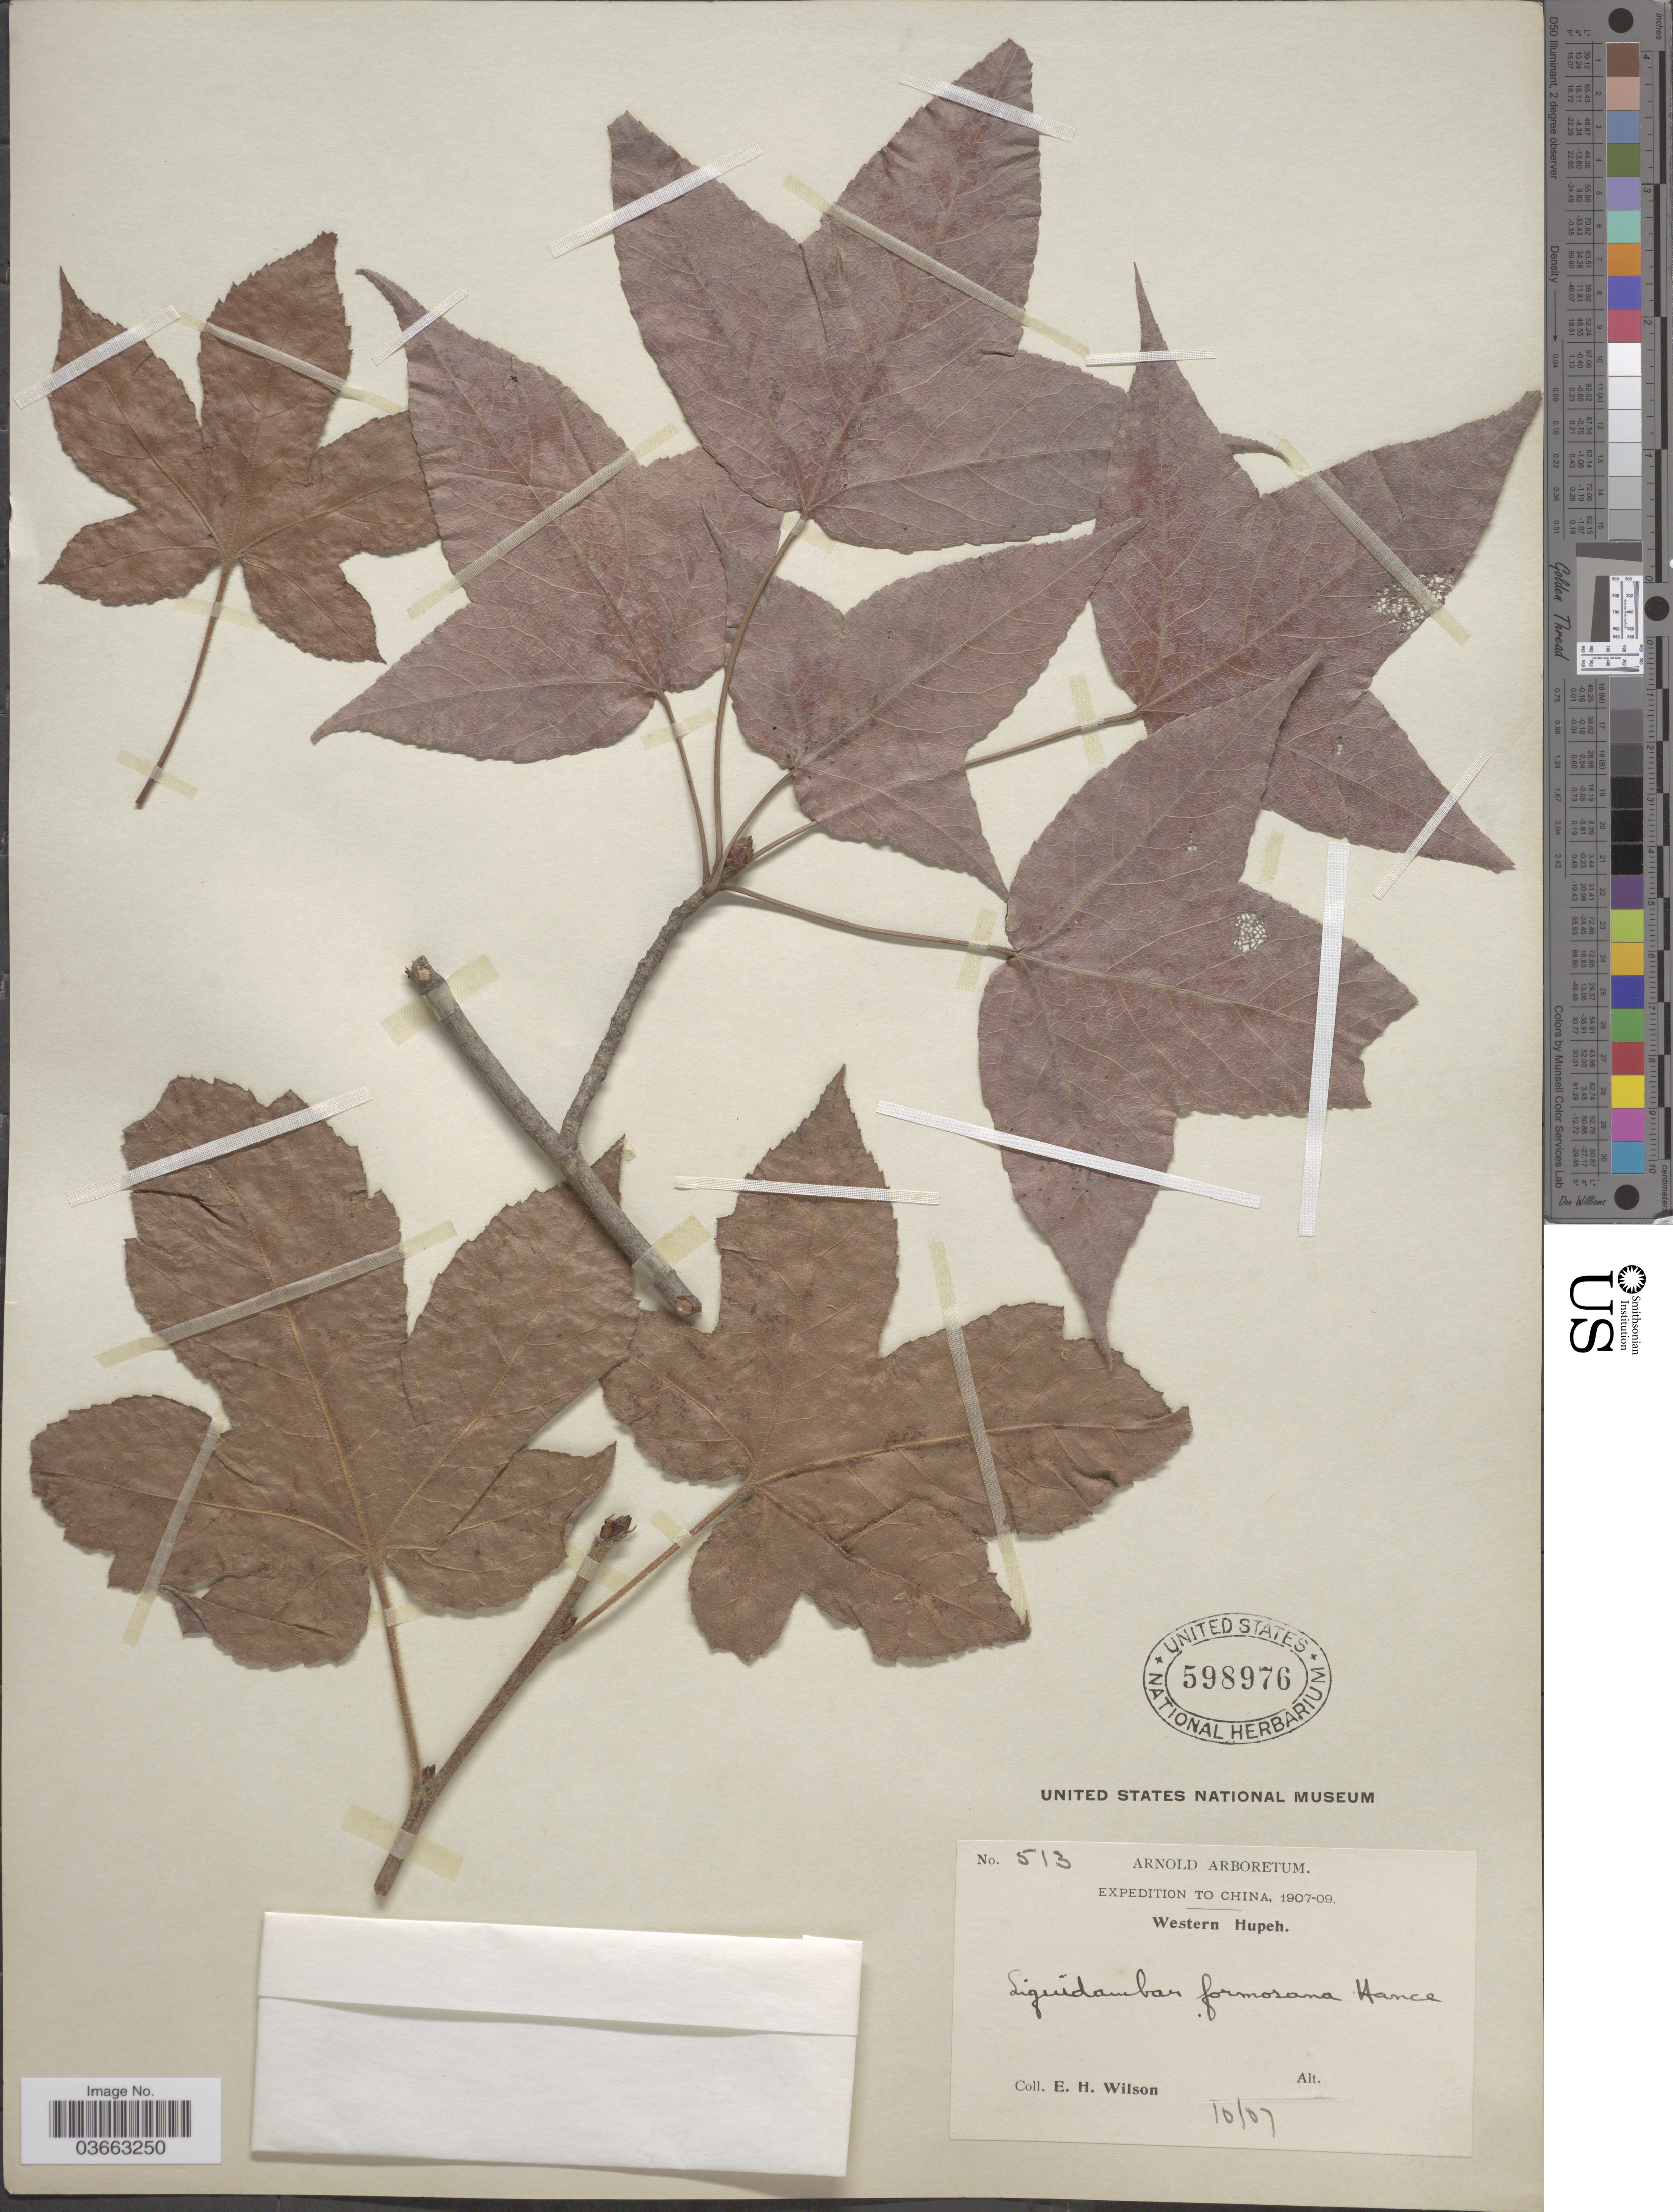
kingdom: Plantae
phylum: Tracheophyta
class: Magnoliopsida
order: Saxifragales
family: Altingiaceae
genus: Liquidambar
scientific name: Liquidambar formosana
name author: Hance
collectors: E. Wilson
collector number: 513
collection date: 1907-10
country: China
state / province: Hubei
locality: Western Hupeh.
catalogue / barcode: US 598976